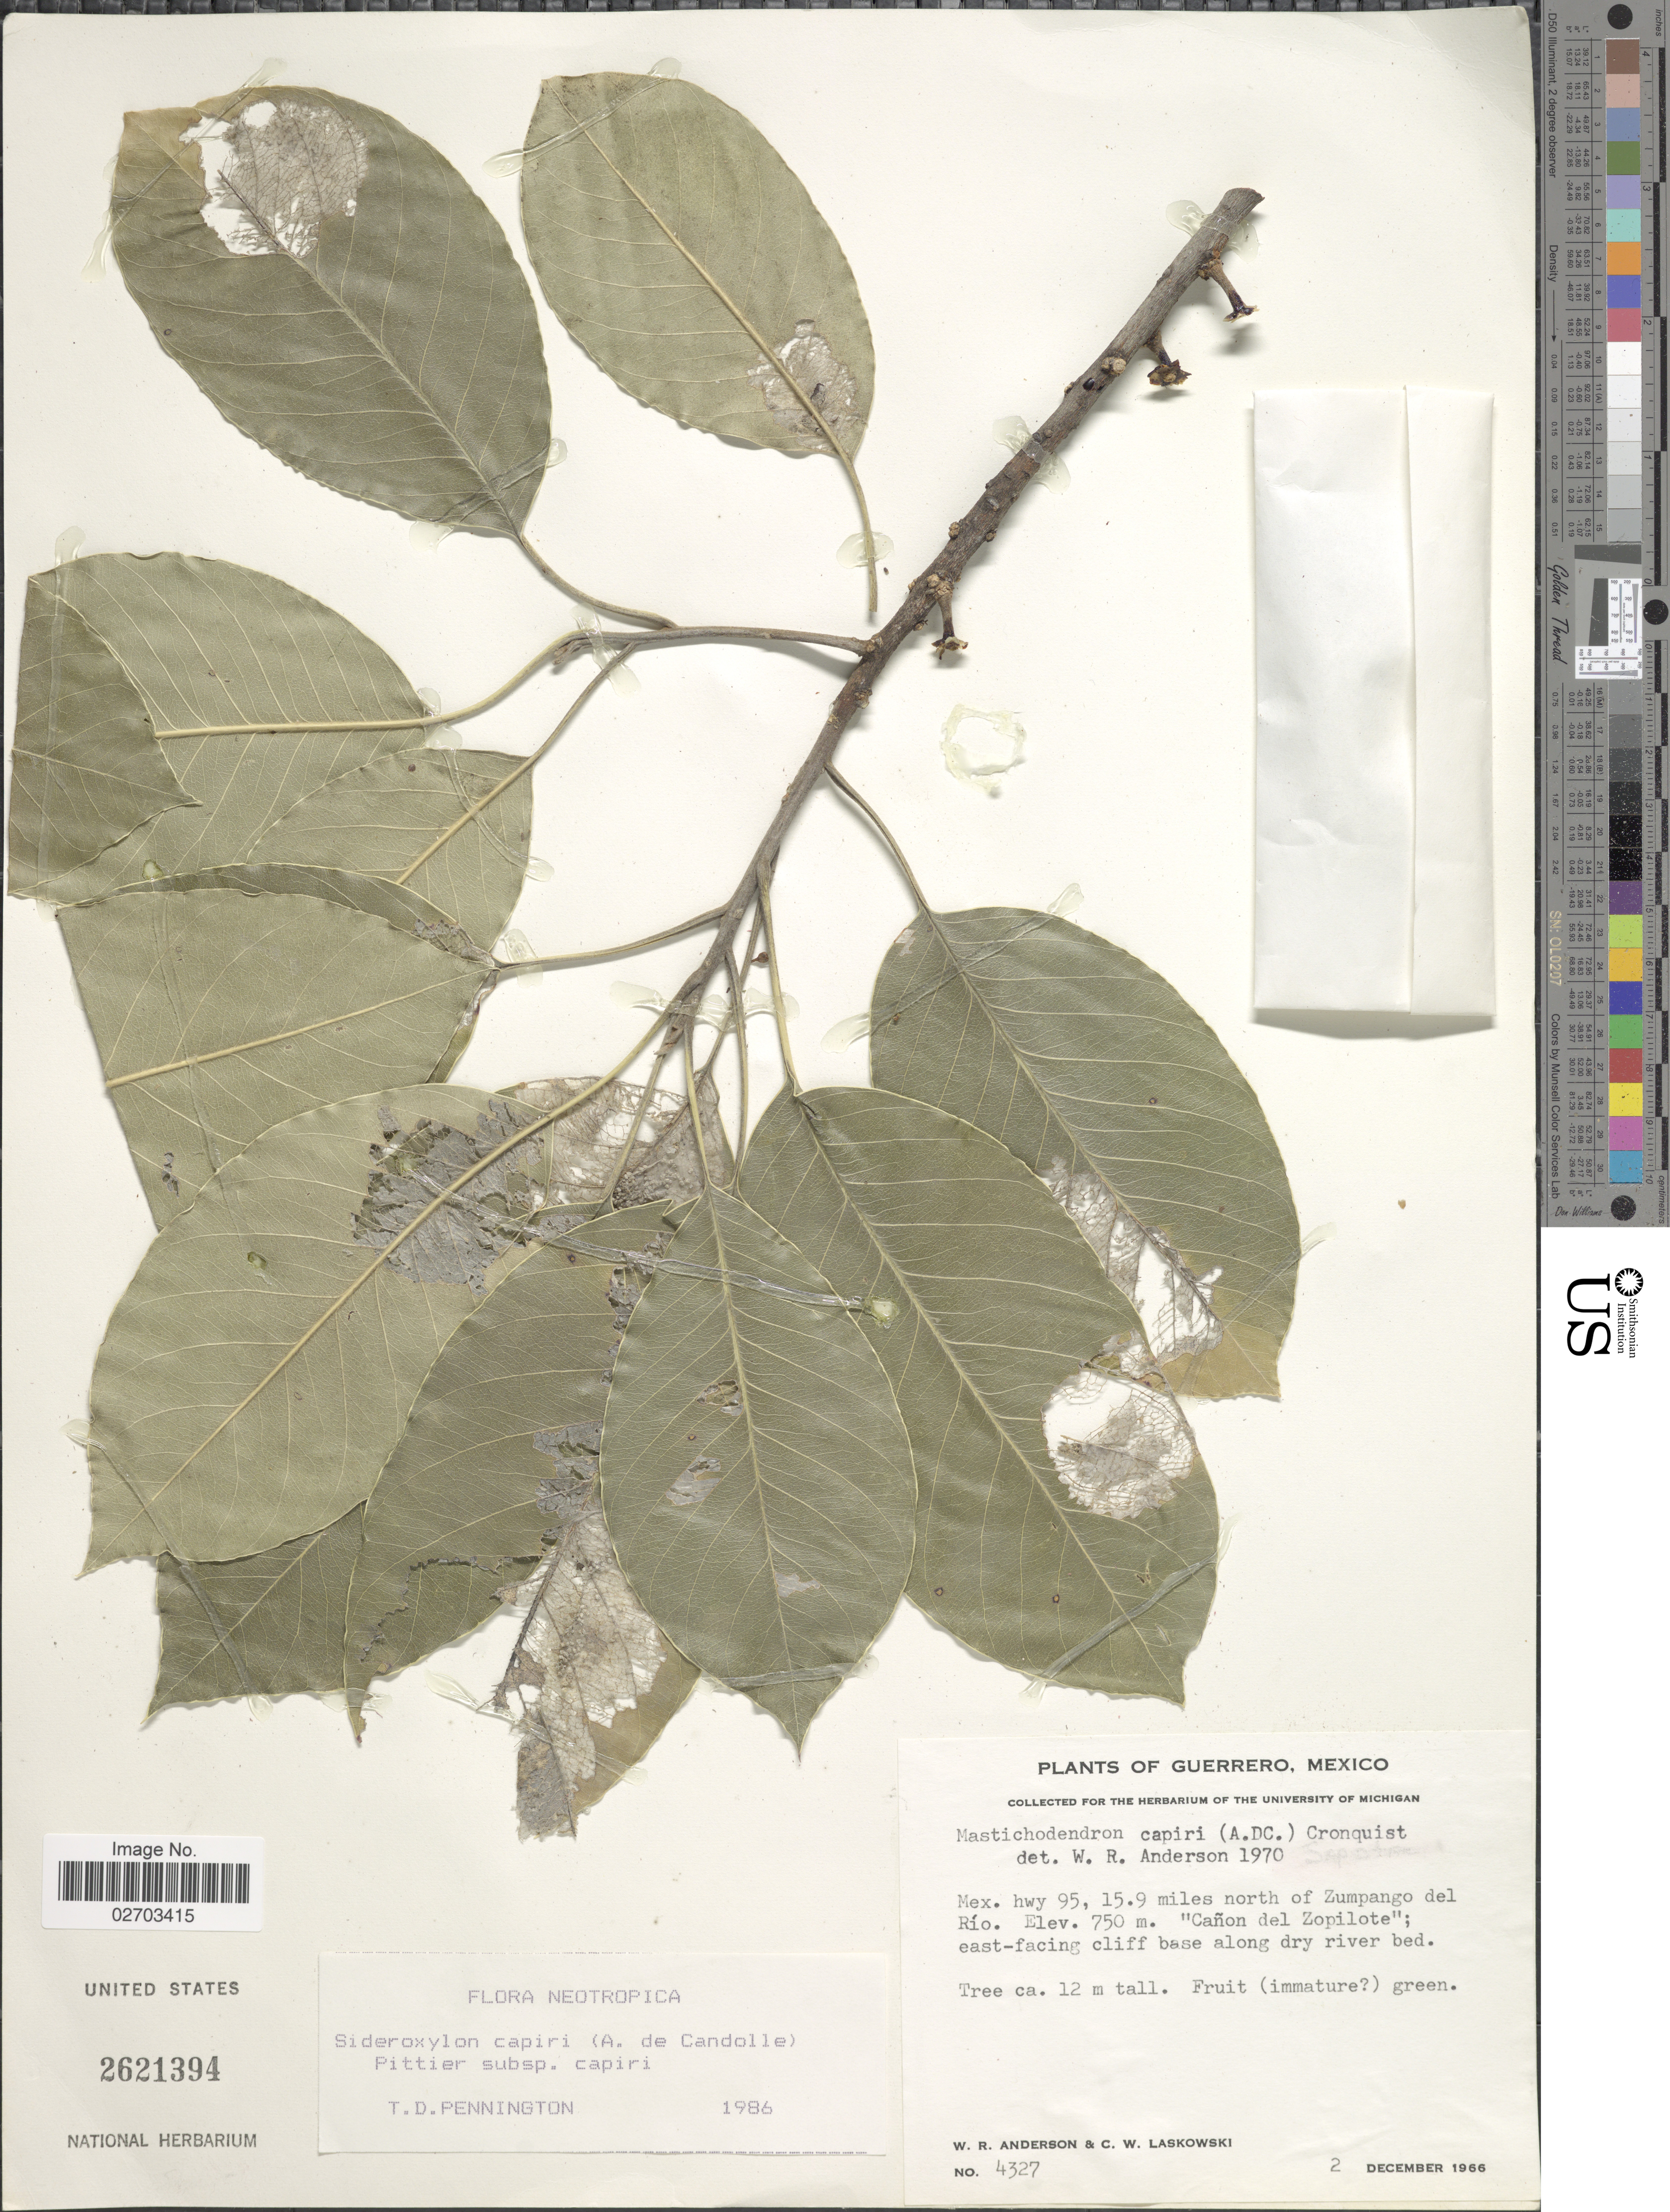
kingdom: Plantae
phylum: Tracheophyta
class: Magnoliopsida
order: Ericales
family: Sapotaceae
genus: Sideroxylon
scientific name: Sideroxylon capiri subsp. capiri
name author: (A. DC.) Pittier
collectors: W. Anderson & C. Laskowski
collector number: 4327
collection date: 1966-12-02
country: Mexico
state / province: Guerrero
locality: Mex. hwy 95, 15.9 miles north of Zumpango del Rio. "Canon del Zopilote" east facing cliff base along dry river bed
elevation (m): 750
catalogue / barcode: US 2621394